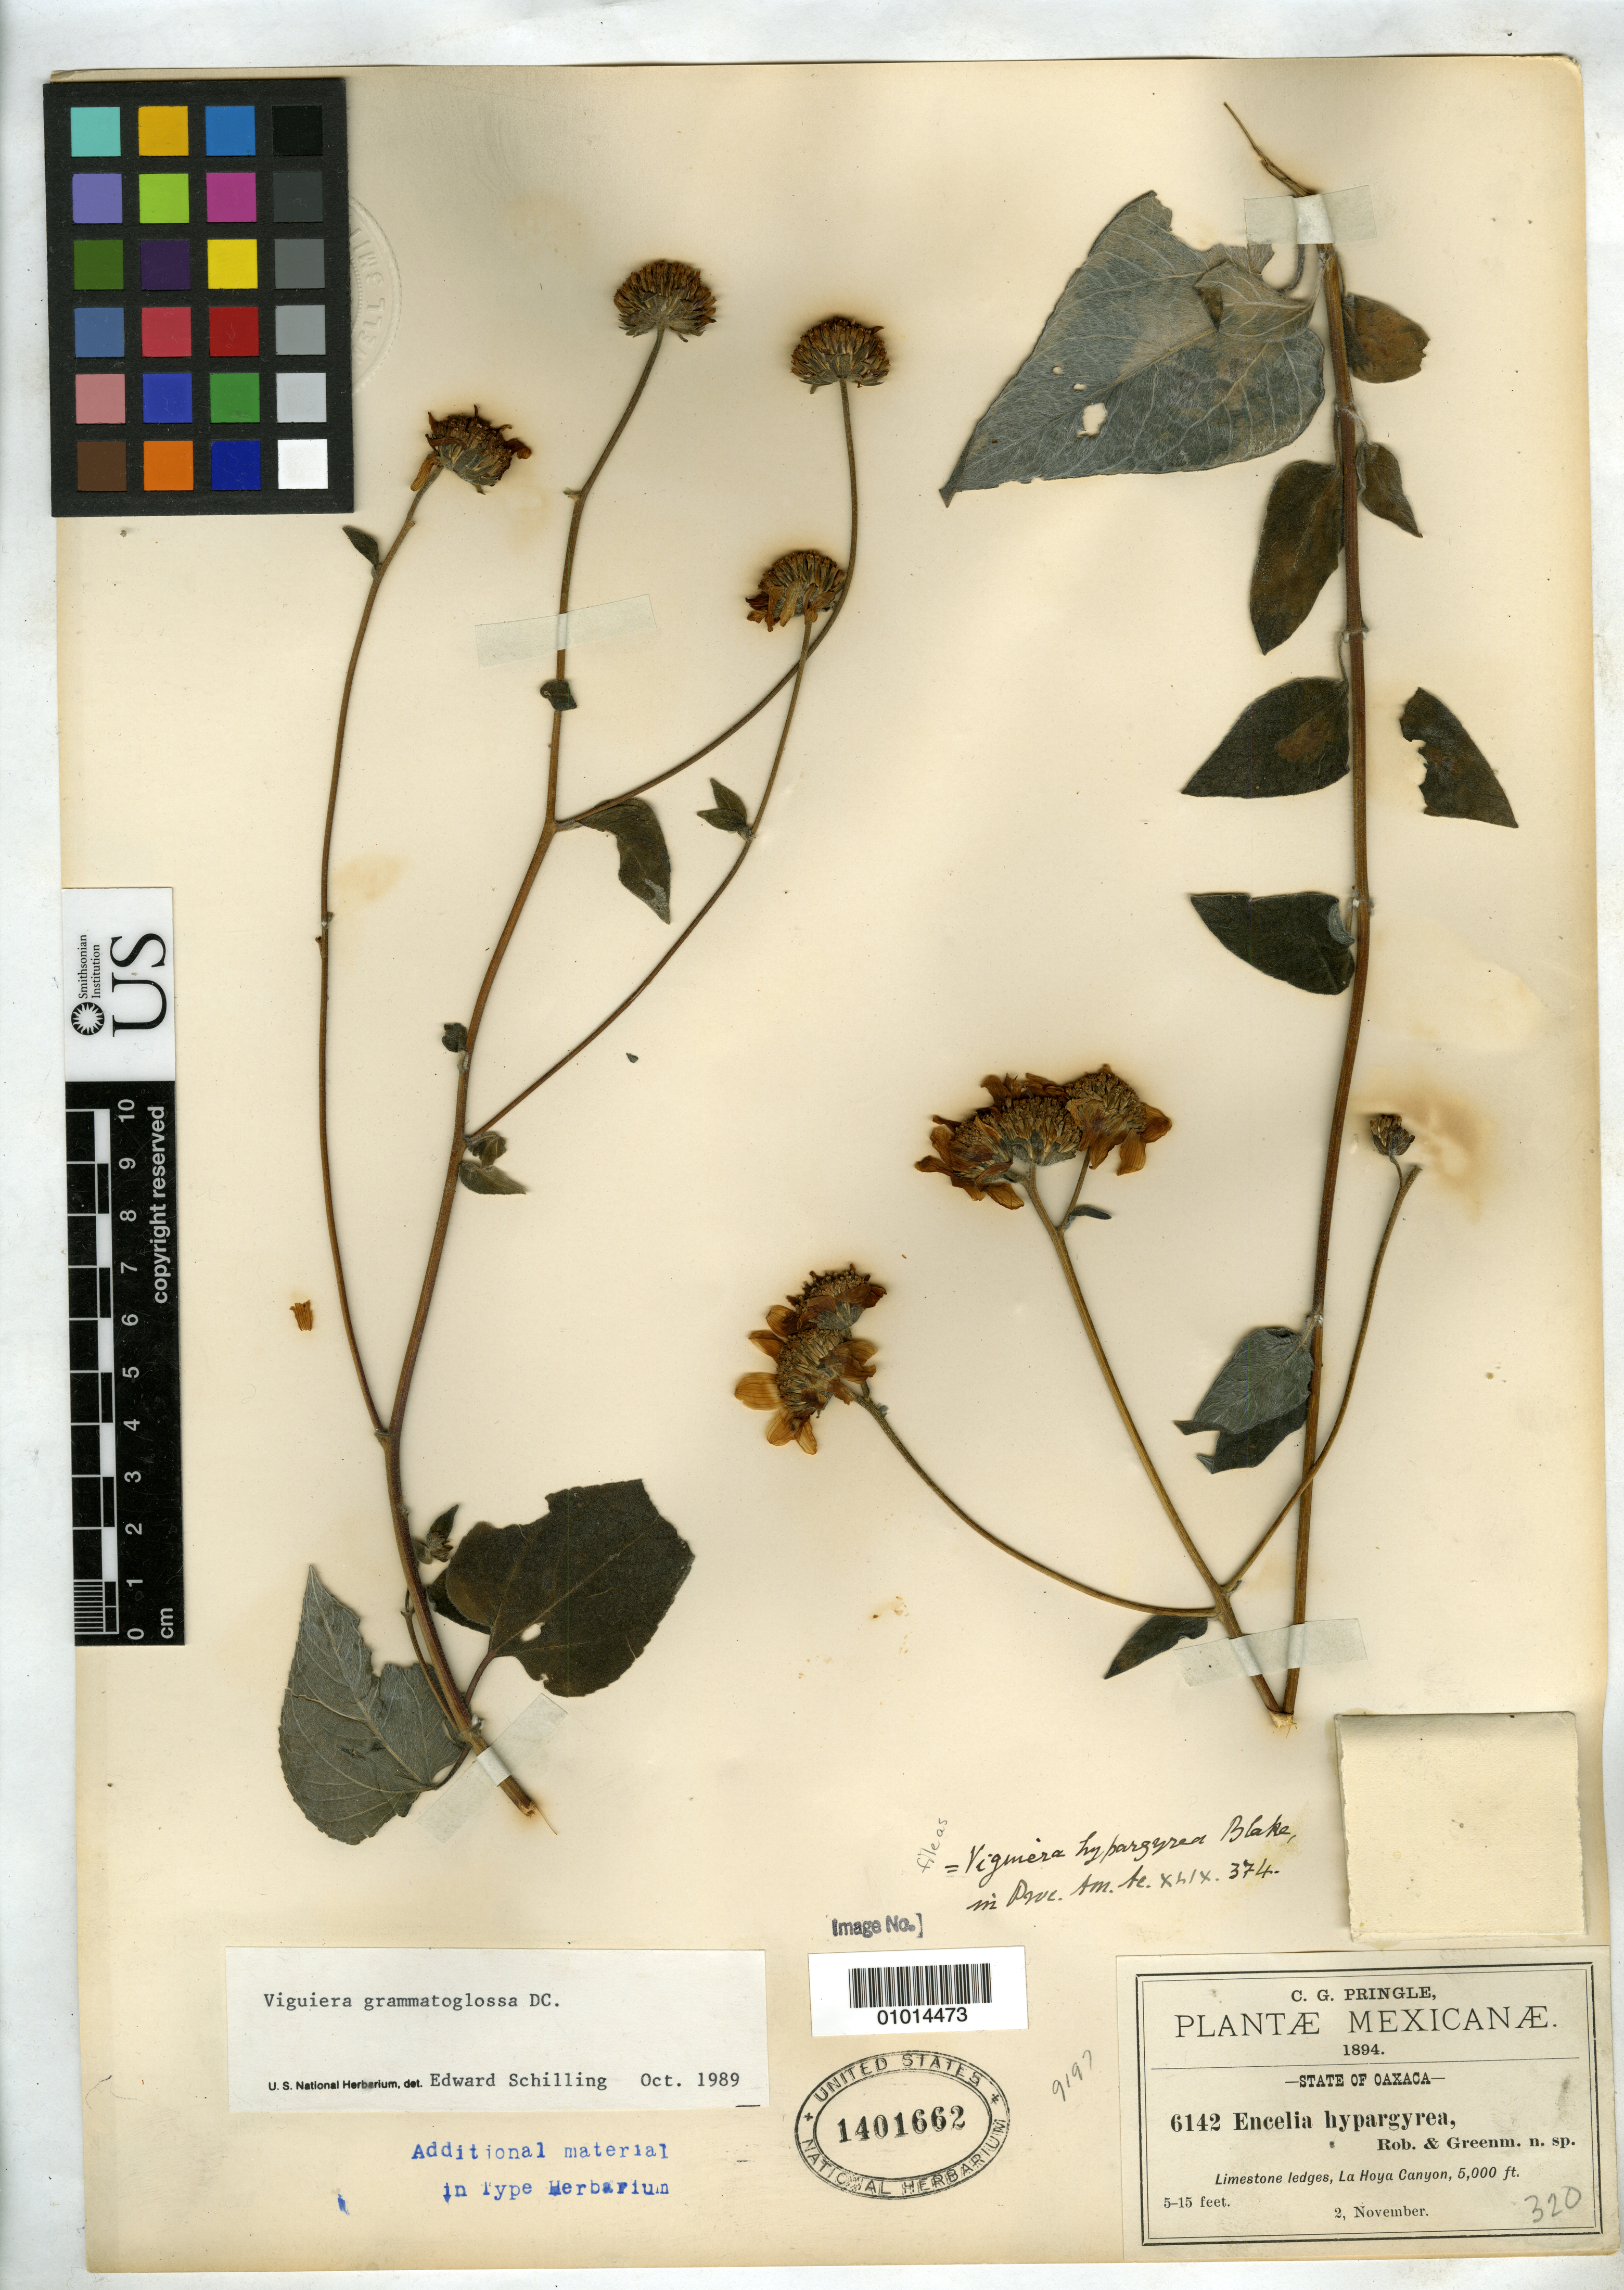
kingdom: Plantae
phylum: Tracheophyta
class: Magnoliopsida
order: Asterales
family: Asteraceae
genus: Encelia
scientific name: Encelia hypargyrea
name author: B.L. Rob. & Greenm.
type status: Isotype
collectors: C. G. Pringle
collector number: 6142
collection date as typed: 02 Nov 1894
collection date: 1894-11-02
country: Mexico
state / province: Oaxaca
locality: La Hoya Canyon.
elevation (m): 1524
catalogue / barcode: US 1401662